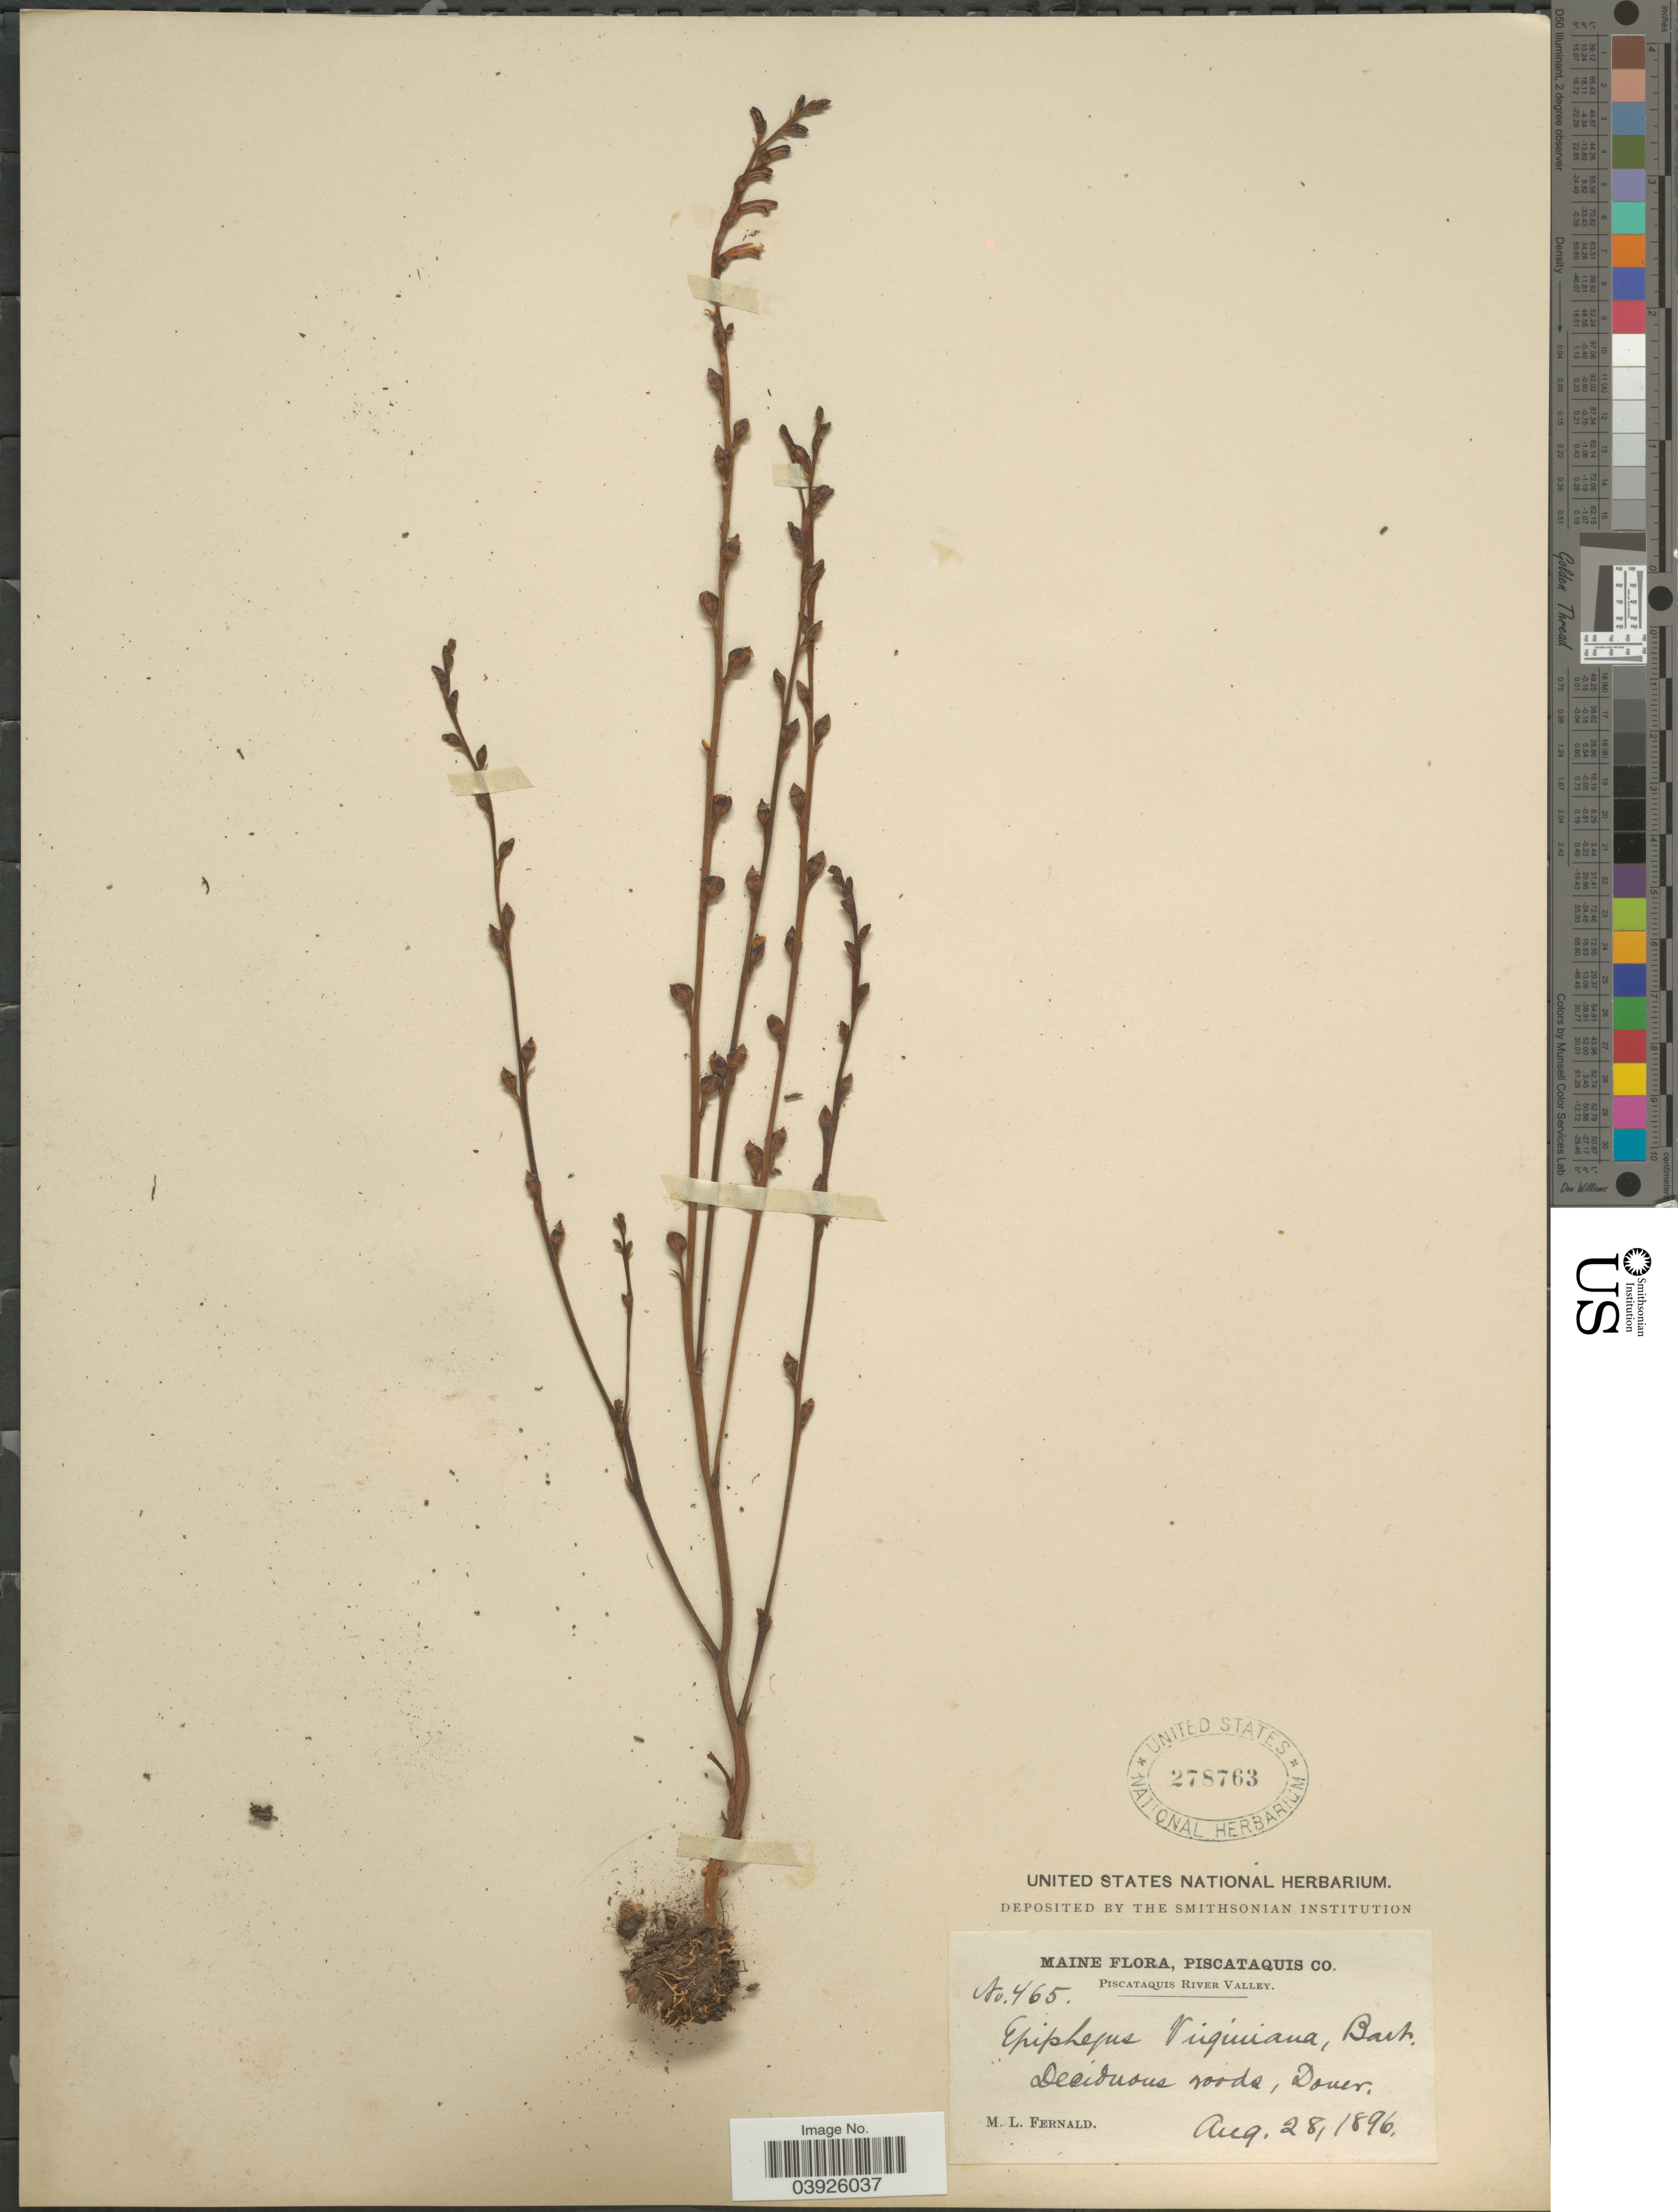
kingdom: Plantae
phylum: Tracheophyta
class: Magnoliopsida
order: Lamiales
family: Orobanchaceae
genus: Epifagus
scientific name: Epifagus virginiana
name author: (L.) W.P.C. Barton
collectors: M. L. Fernald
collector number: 465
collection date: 1896-08-28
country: United States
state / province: Maine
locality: Piscataquis Co. Piscataquis River Valley. Deciduous woods, Dover.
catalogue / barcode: US 278763